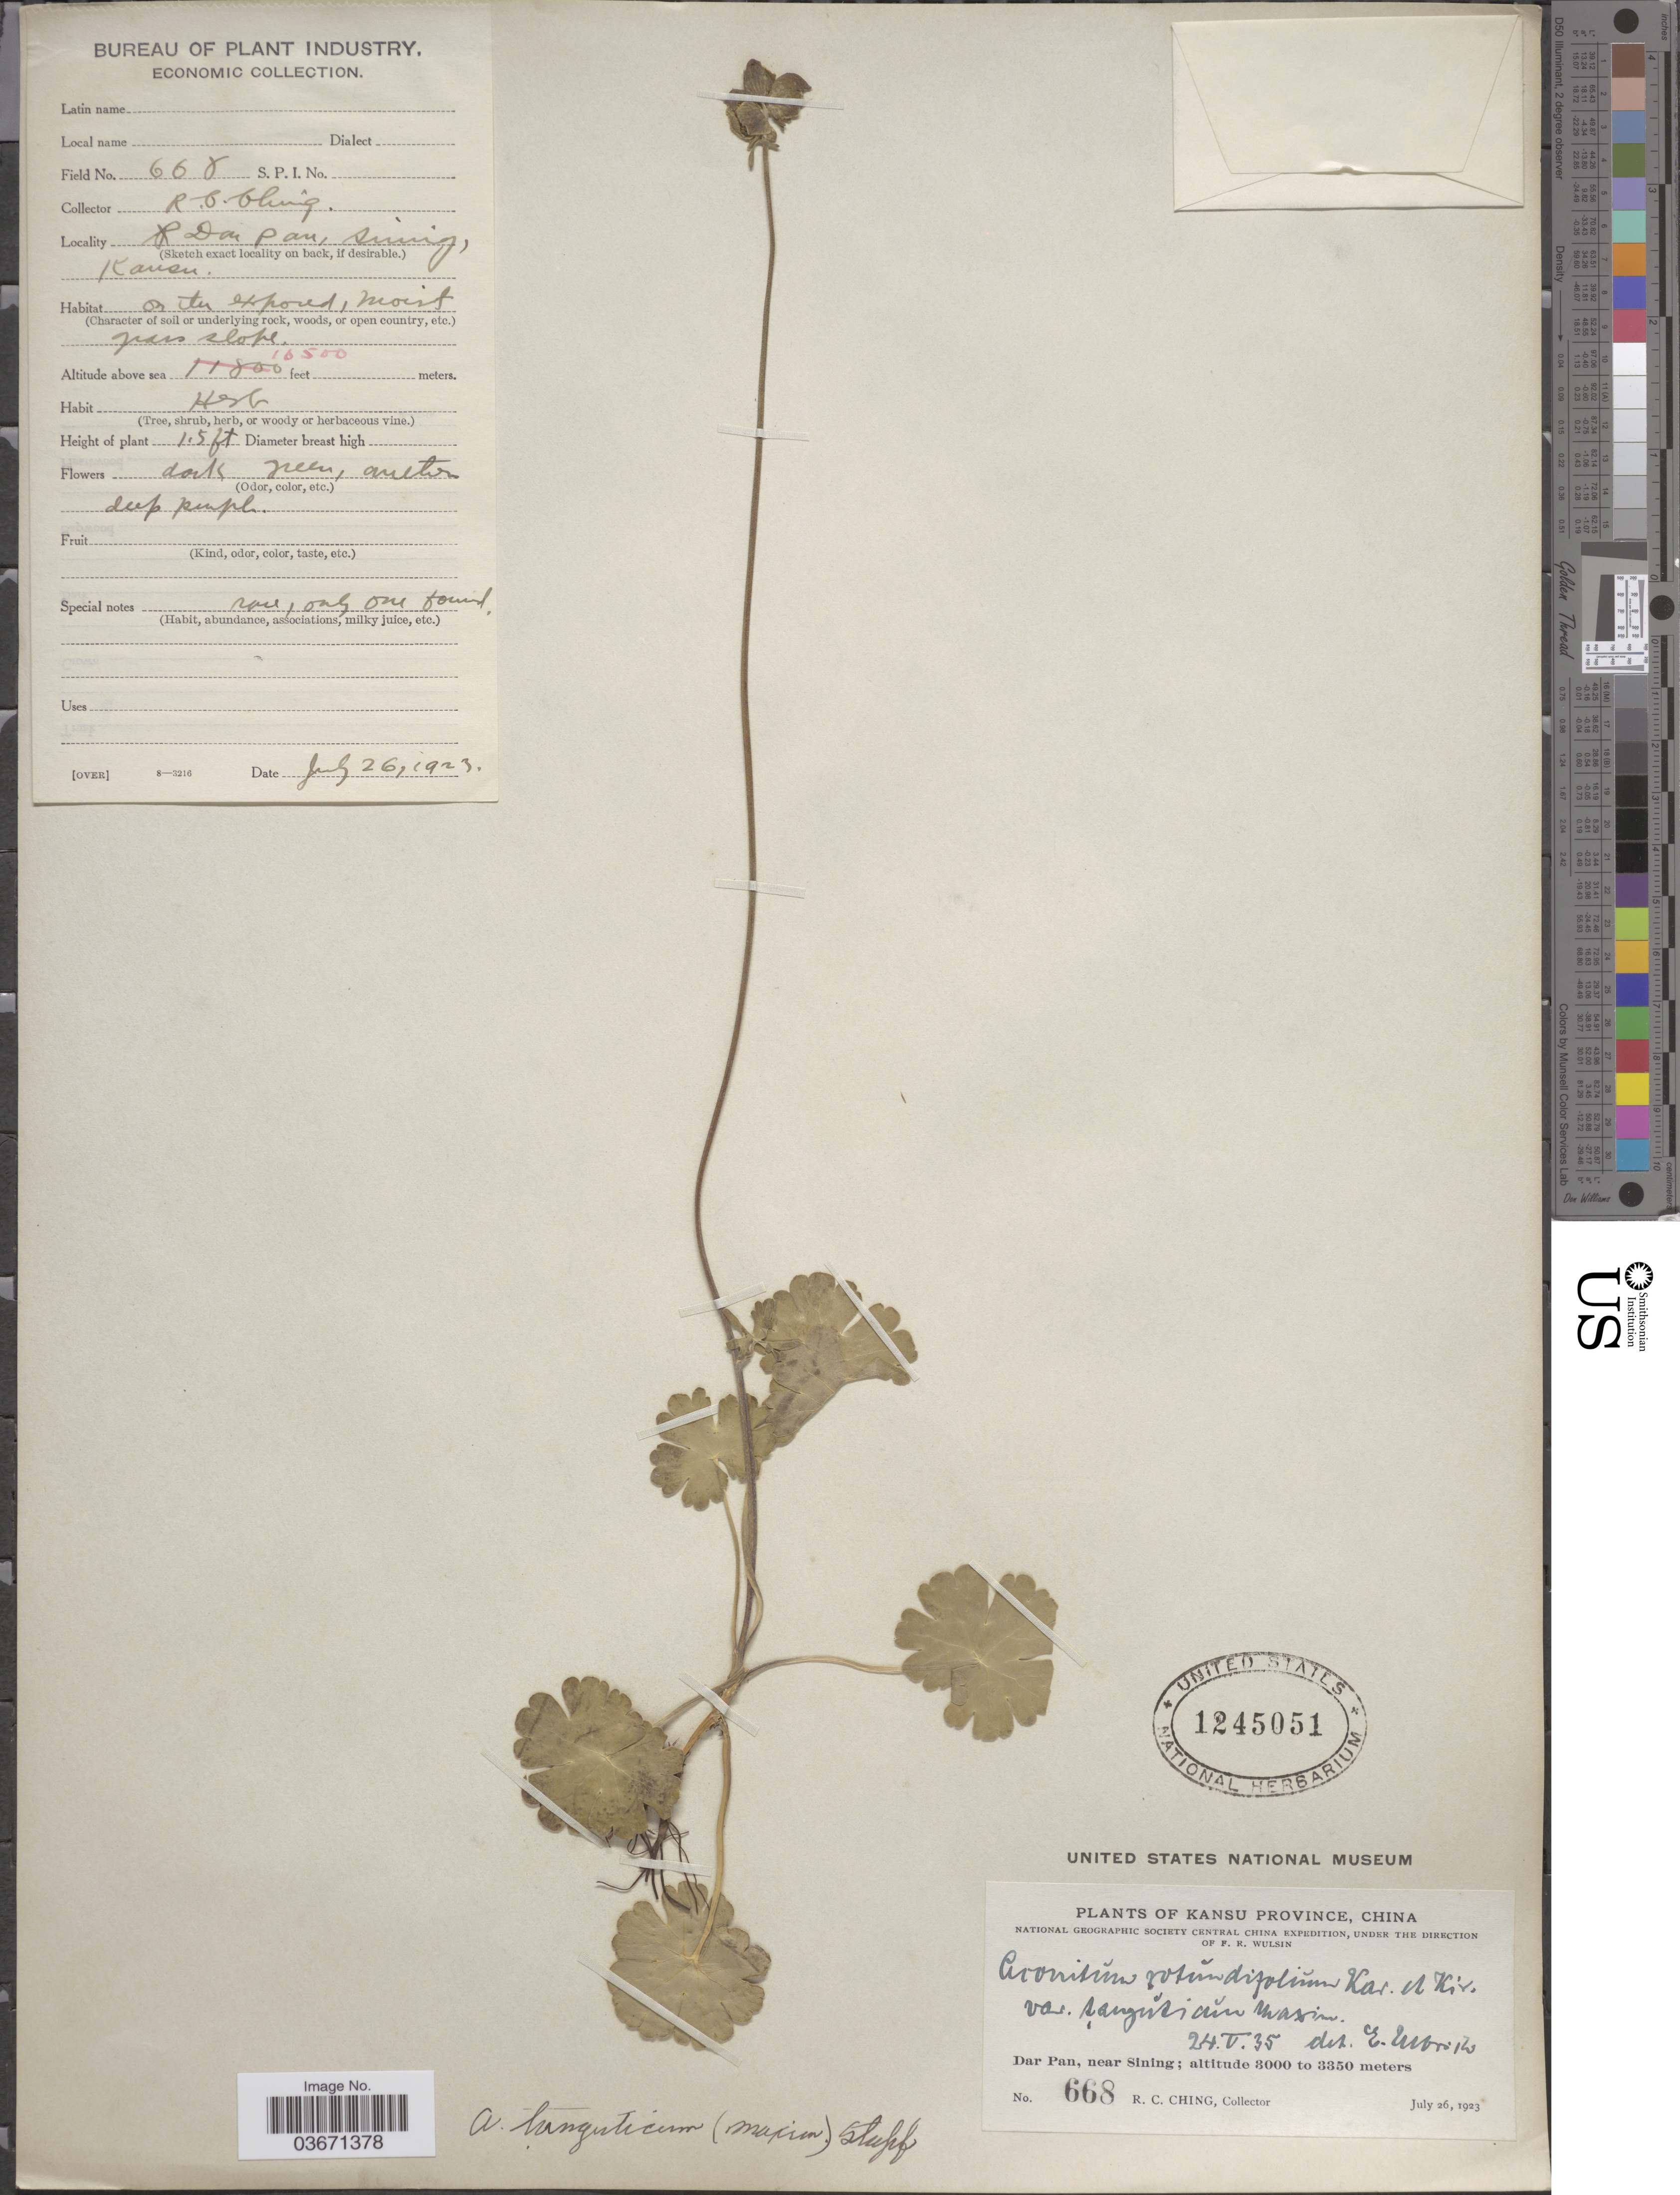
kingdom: Plantae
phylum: Tracheophyta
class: Magnoliopsida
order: Ranunculales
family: Ranunculaceae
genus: Aconitum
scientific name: Aconitum tanguticum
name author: (Maxim.) Stapf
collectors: R. C. Ching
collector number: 668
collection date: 1923-07-26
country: China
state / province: Gansu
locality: Kansu Province. Dar Pan, near Sining.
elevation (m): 5029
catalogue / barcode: US 1245051